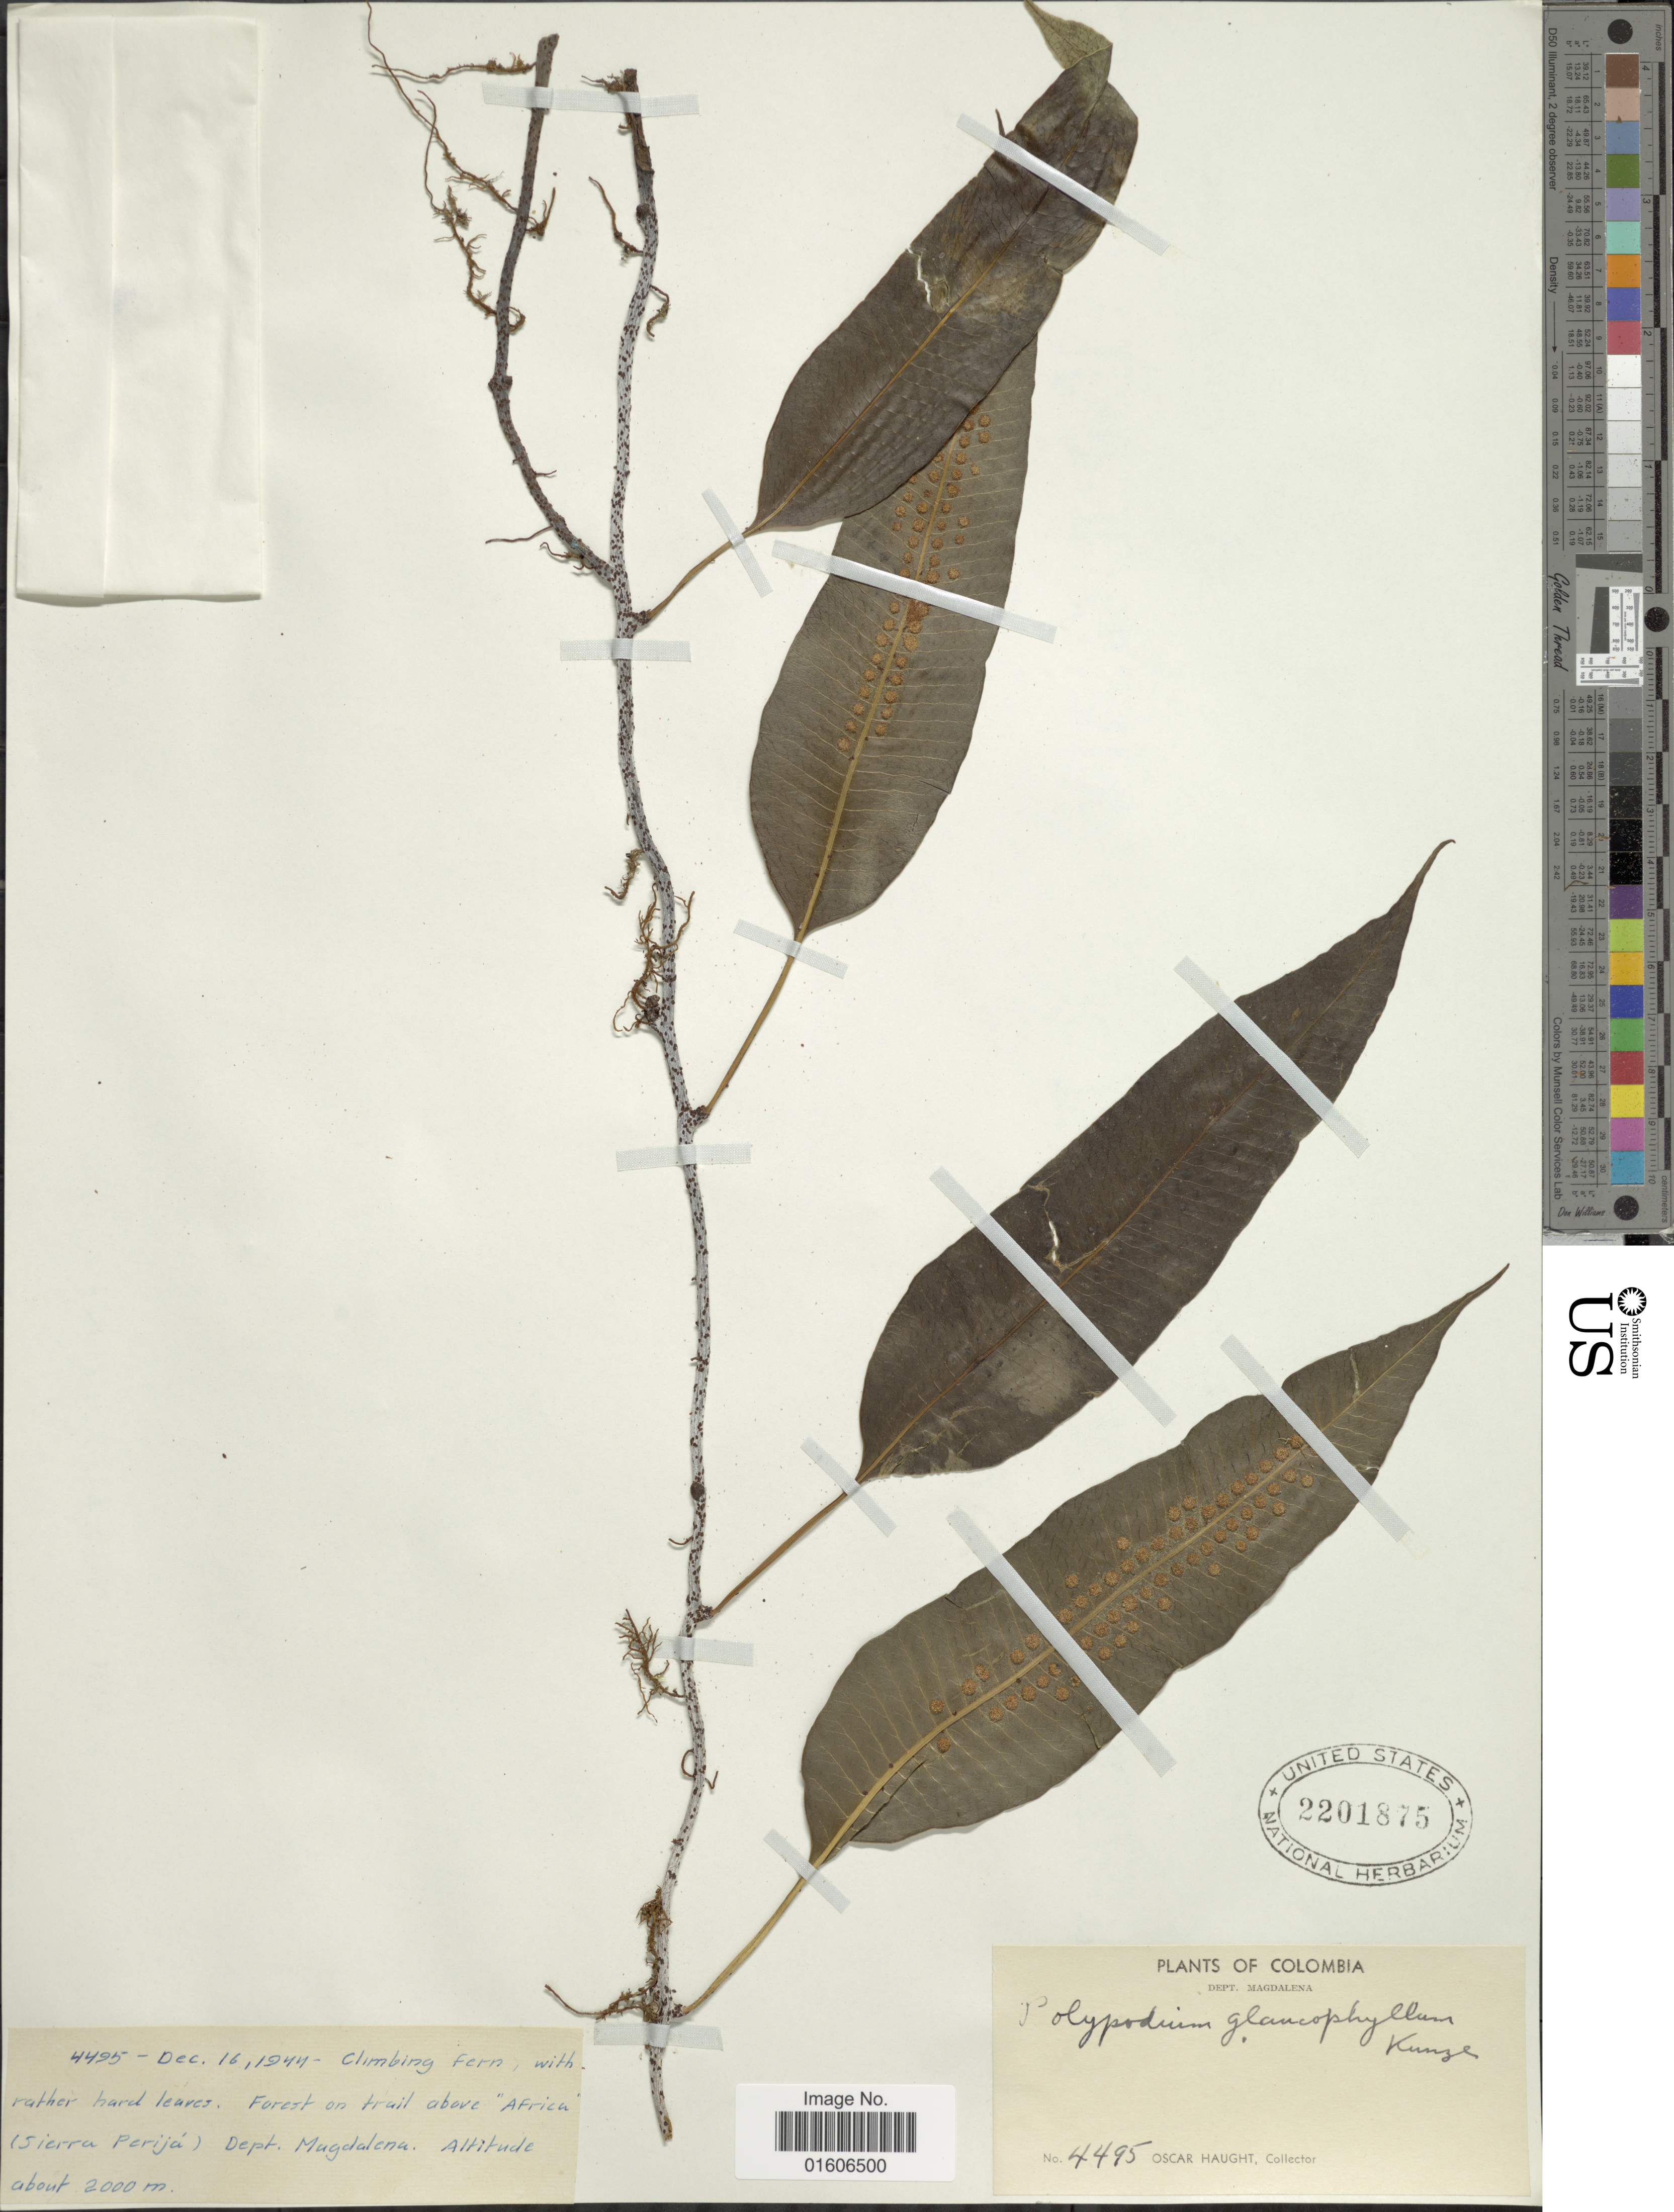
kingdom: Plantae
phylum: Tracheophyta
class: Polypodiopsida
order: Polypodiales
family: Polypodiaceae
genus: Serpocaulon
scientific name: Serpocaulon levigatum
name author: (Cav.) A.R. Sm.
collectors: O. L. Haught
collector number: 4495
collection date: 1944-12-16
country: Colombia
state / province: Magdalena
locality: Forest on trail above "Africa" (Sierra Perijá) Dept. Magdalena.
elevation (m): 2000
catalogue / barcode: US 2201875